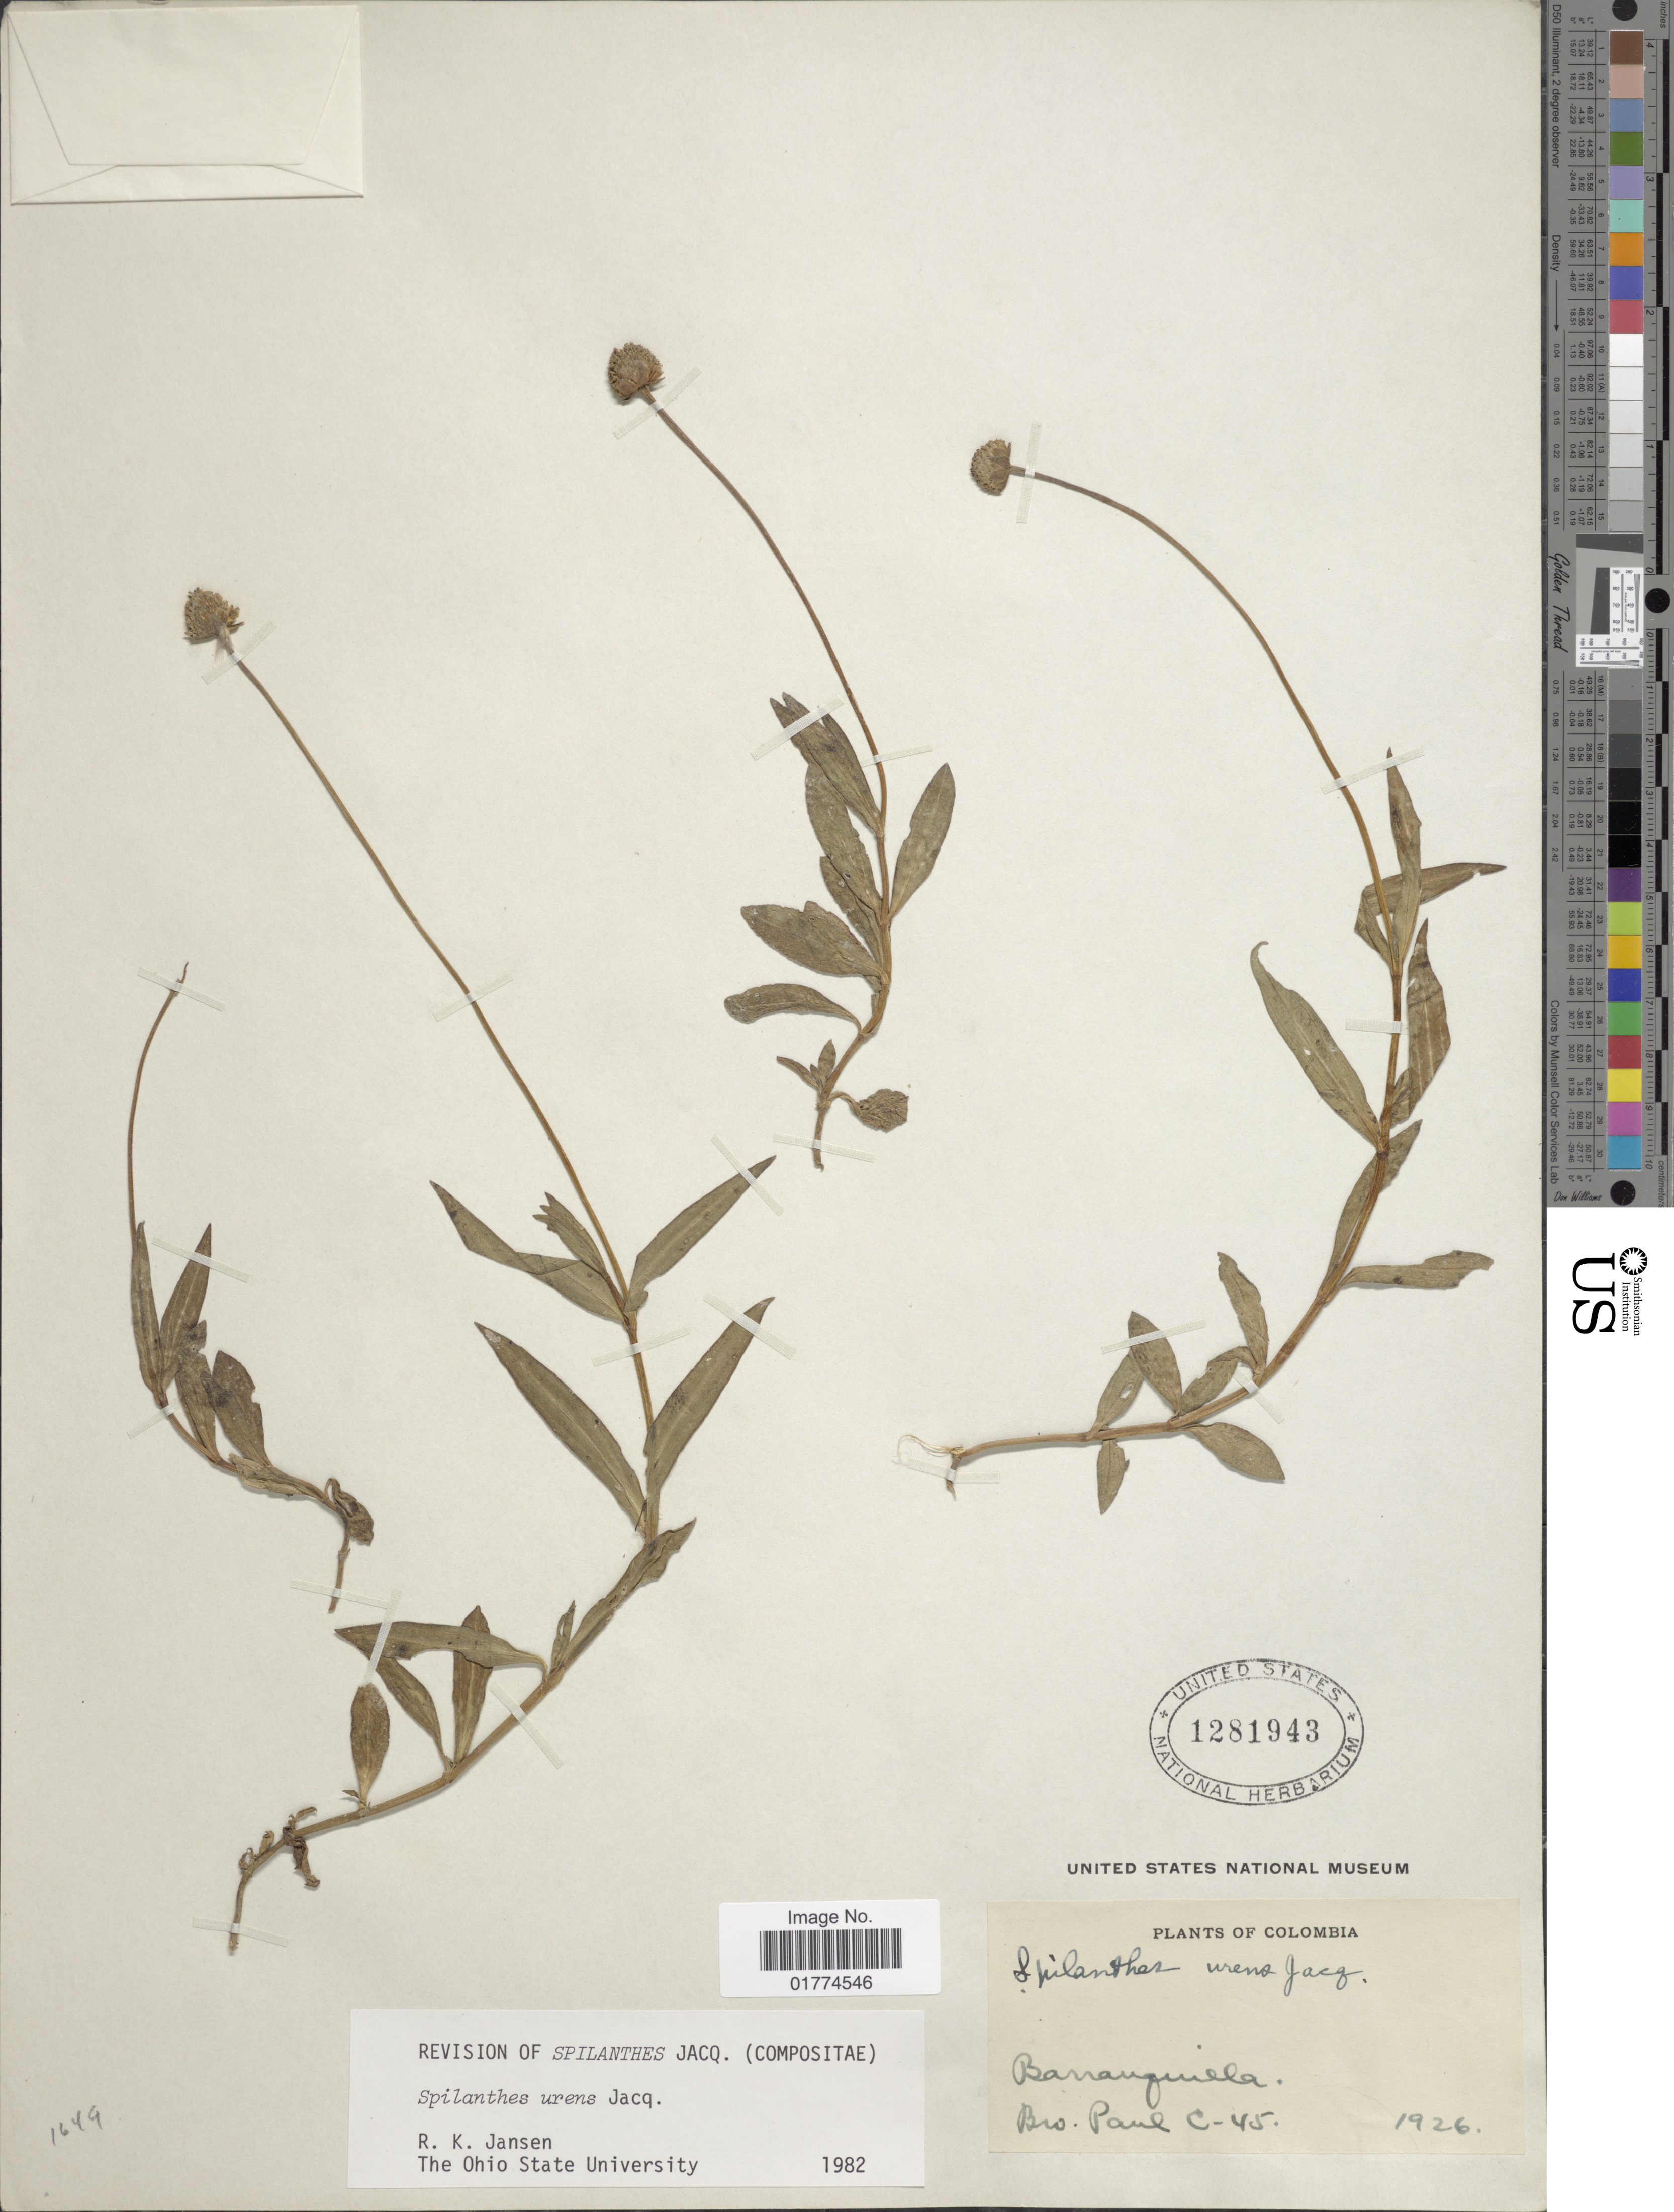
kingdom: Plantae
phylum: Tracheophyta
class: Magnoliopsida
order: Asterales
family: Asteraceae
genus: Spilanthes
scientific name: Spilanthes urens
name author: Jacq.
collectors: B. Paul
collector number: C-45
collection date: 1926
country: Colombia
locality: Barranquilla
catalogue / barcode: US 1281943